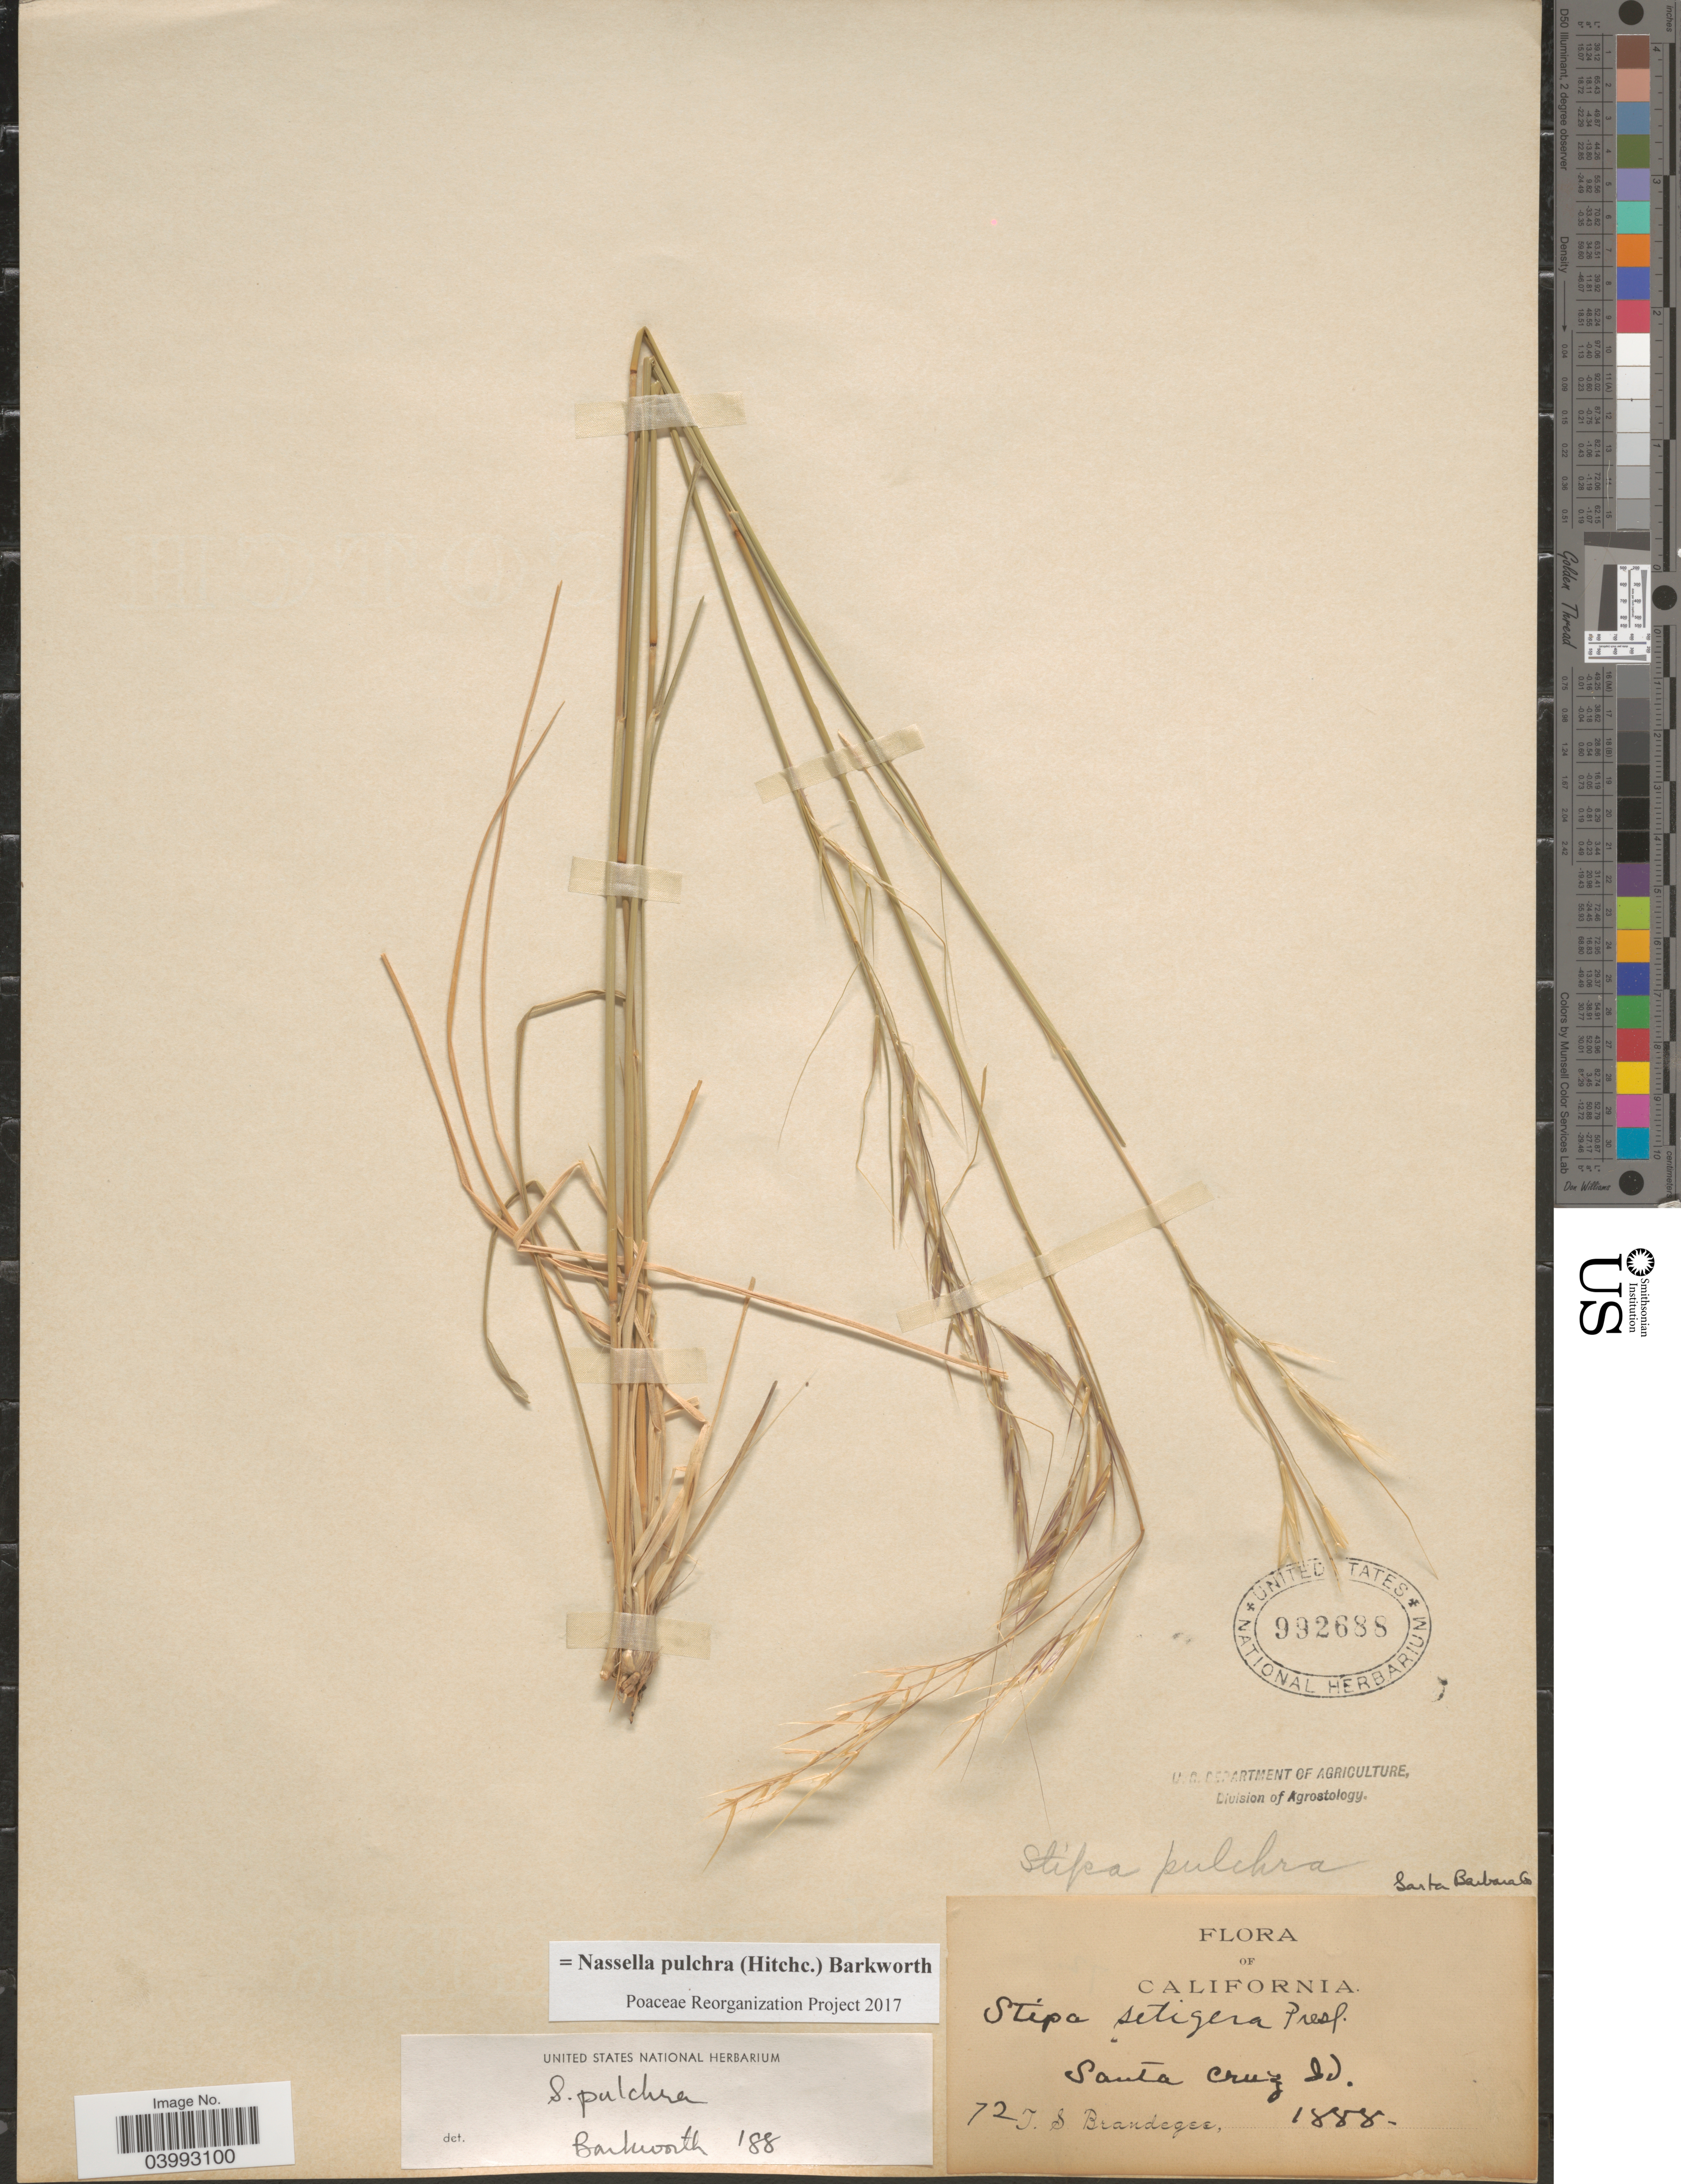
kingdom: Plantae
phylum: Tracheophyta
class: Liliopsida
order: Poales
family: Poaceae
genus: Nassella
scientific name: Nassella pulchra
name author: (Hitchc.) Barkworth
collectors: T. S. Brandegee (herbarium)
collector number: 72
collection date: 1888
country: United States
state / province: California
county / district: Santa Barbara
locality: Santa Barbara Co. Santa Cruz Id.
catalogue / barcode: US 992688